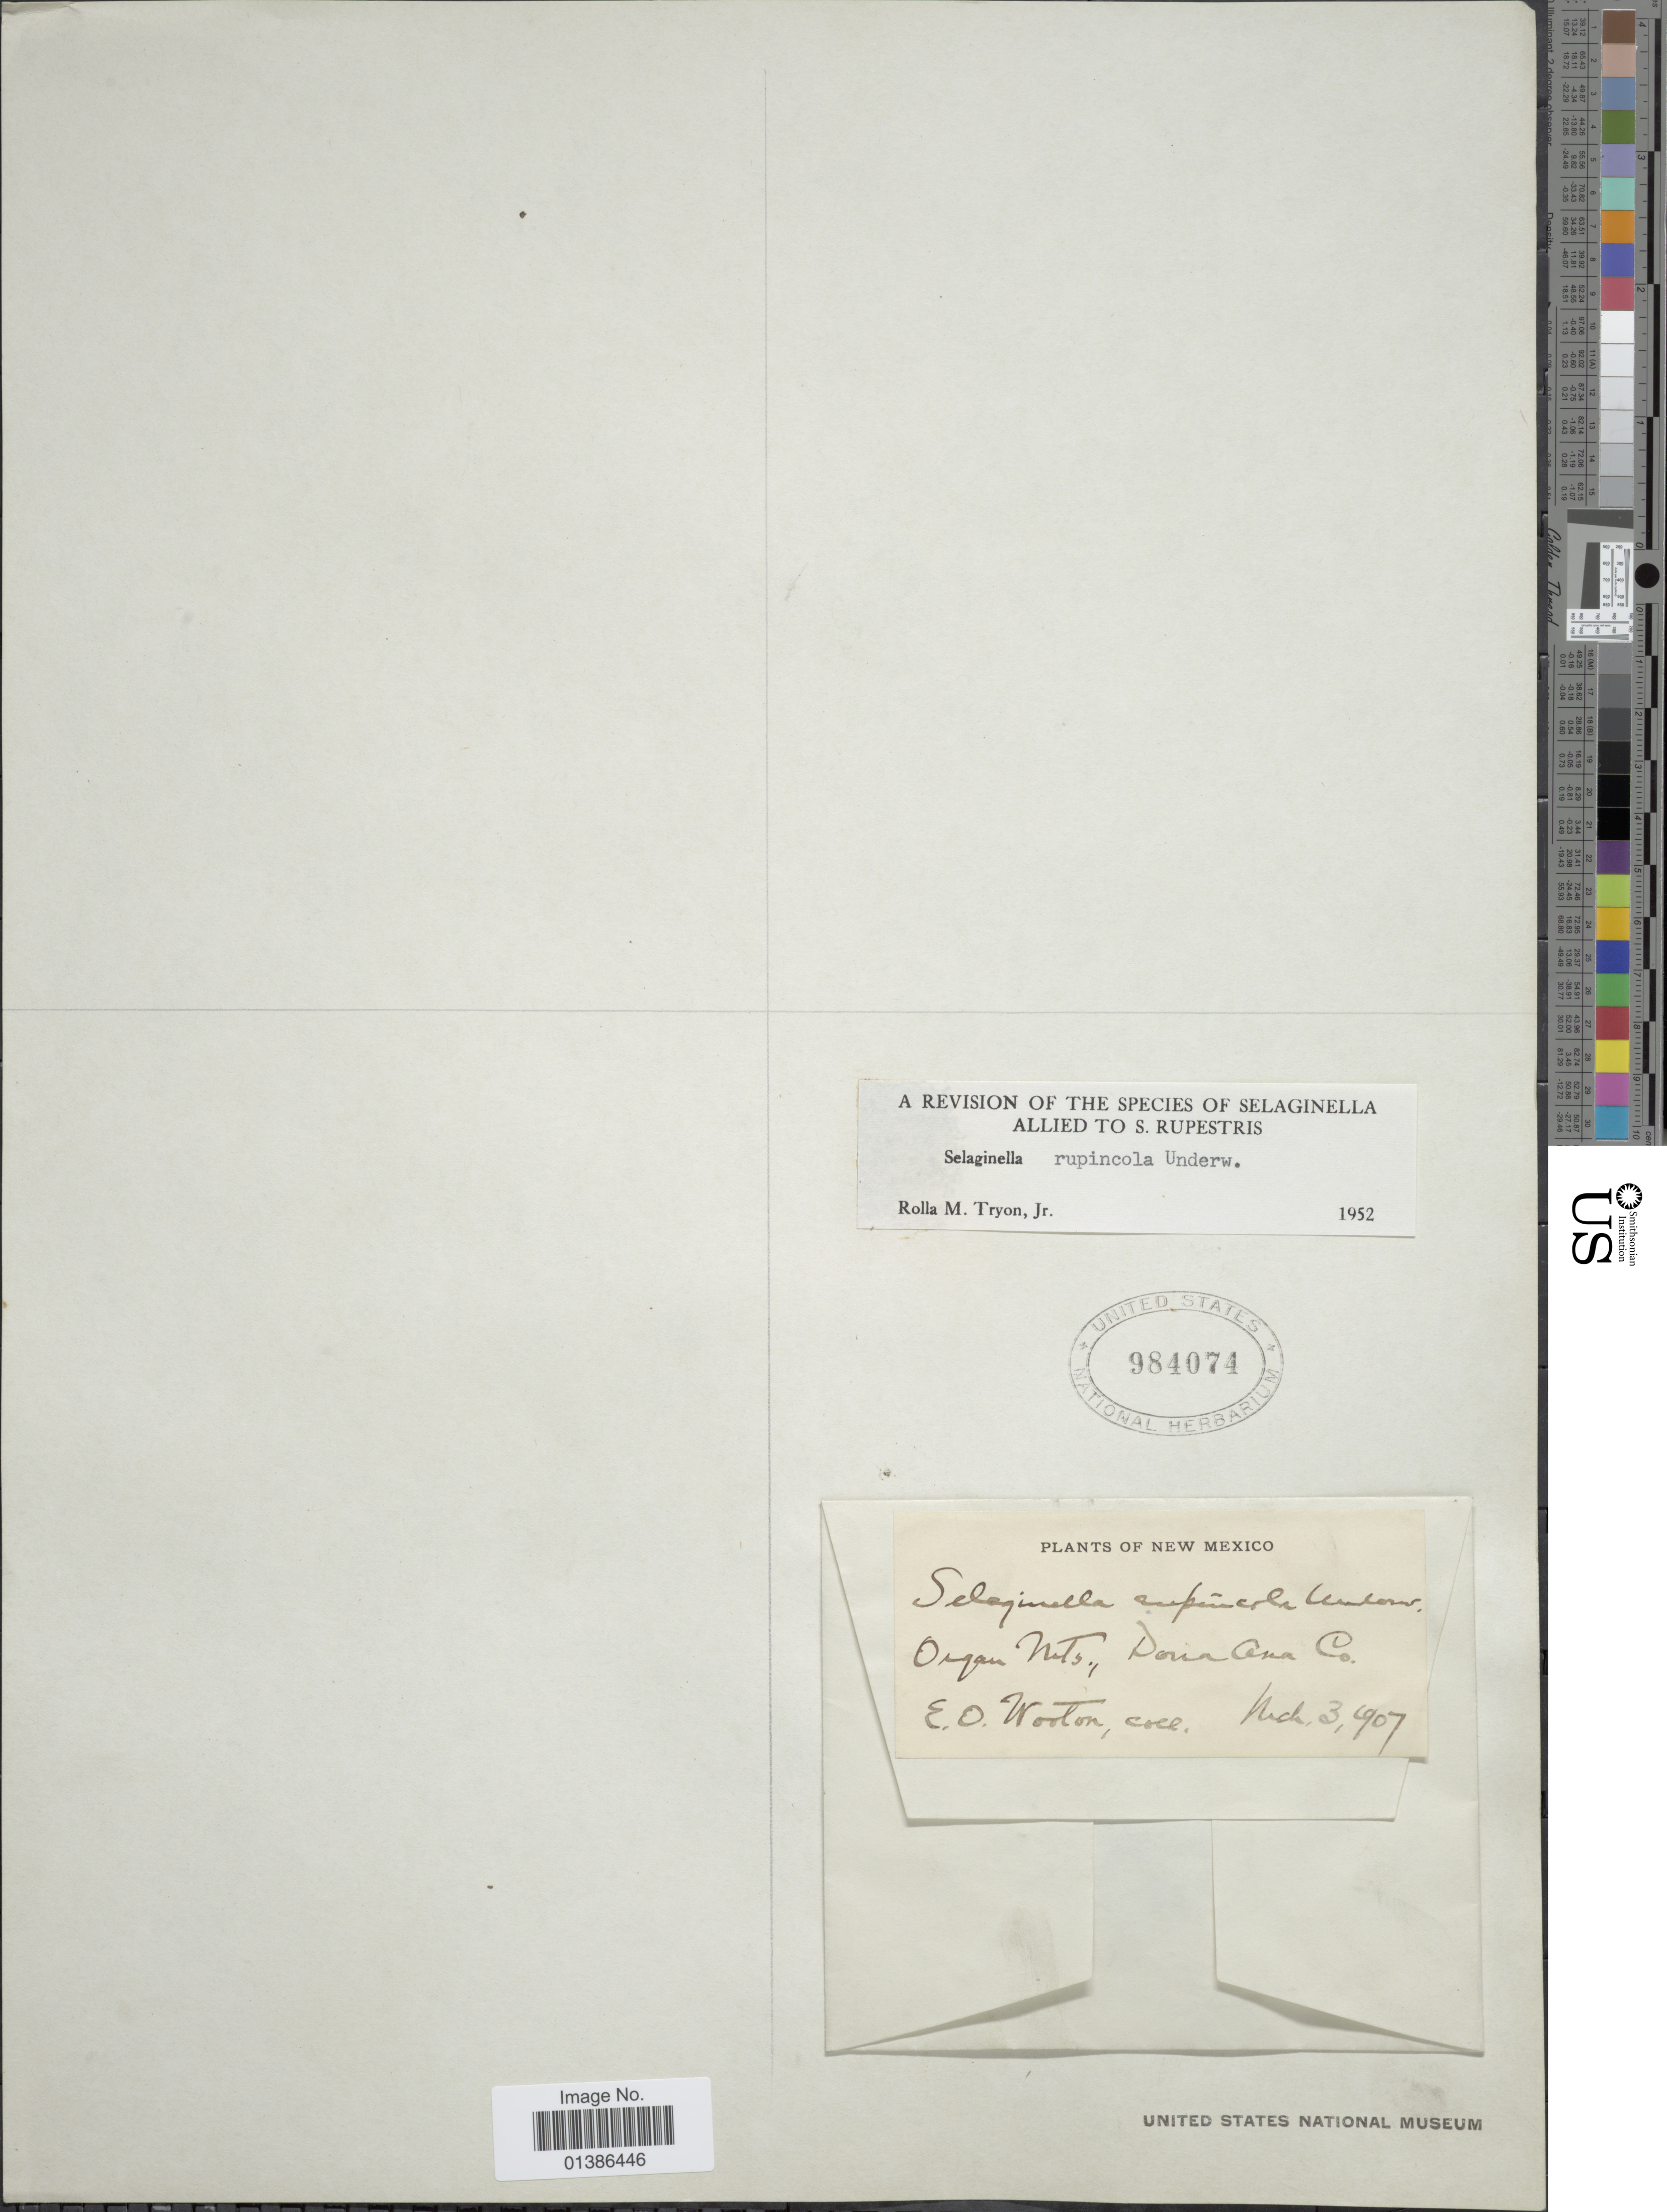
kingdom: Plantae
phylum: Tracheophyta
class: Lycopodiopsida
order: Selaginellales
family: Selaginellaceae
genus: Selaginella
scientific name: Selaginella rupincola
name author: Underw.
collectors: E. O. Wooton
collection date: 1907-03-03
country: United States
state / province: New Mexico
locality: Organ Mts., Dona Ana Co.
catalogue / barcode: US 984074